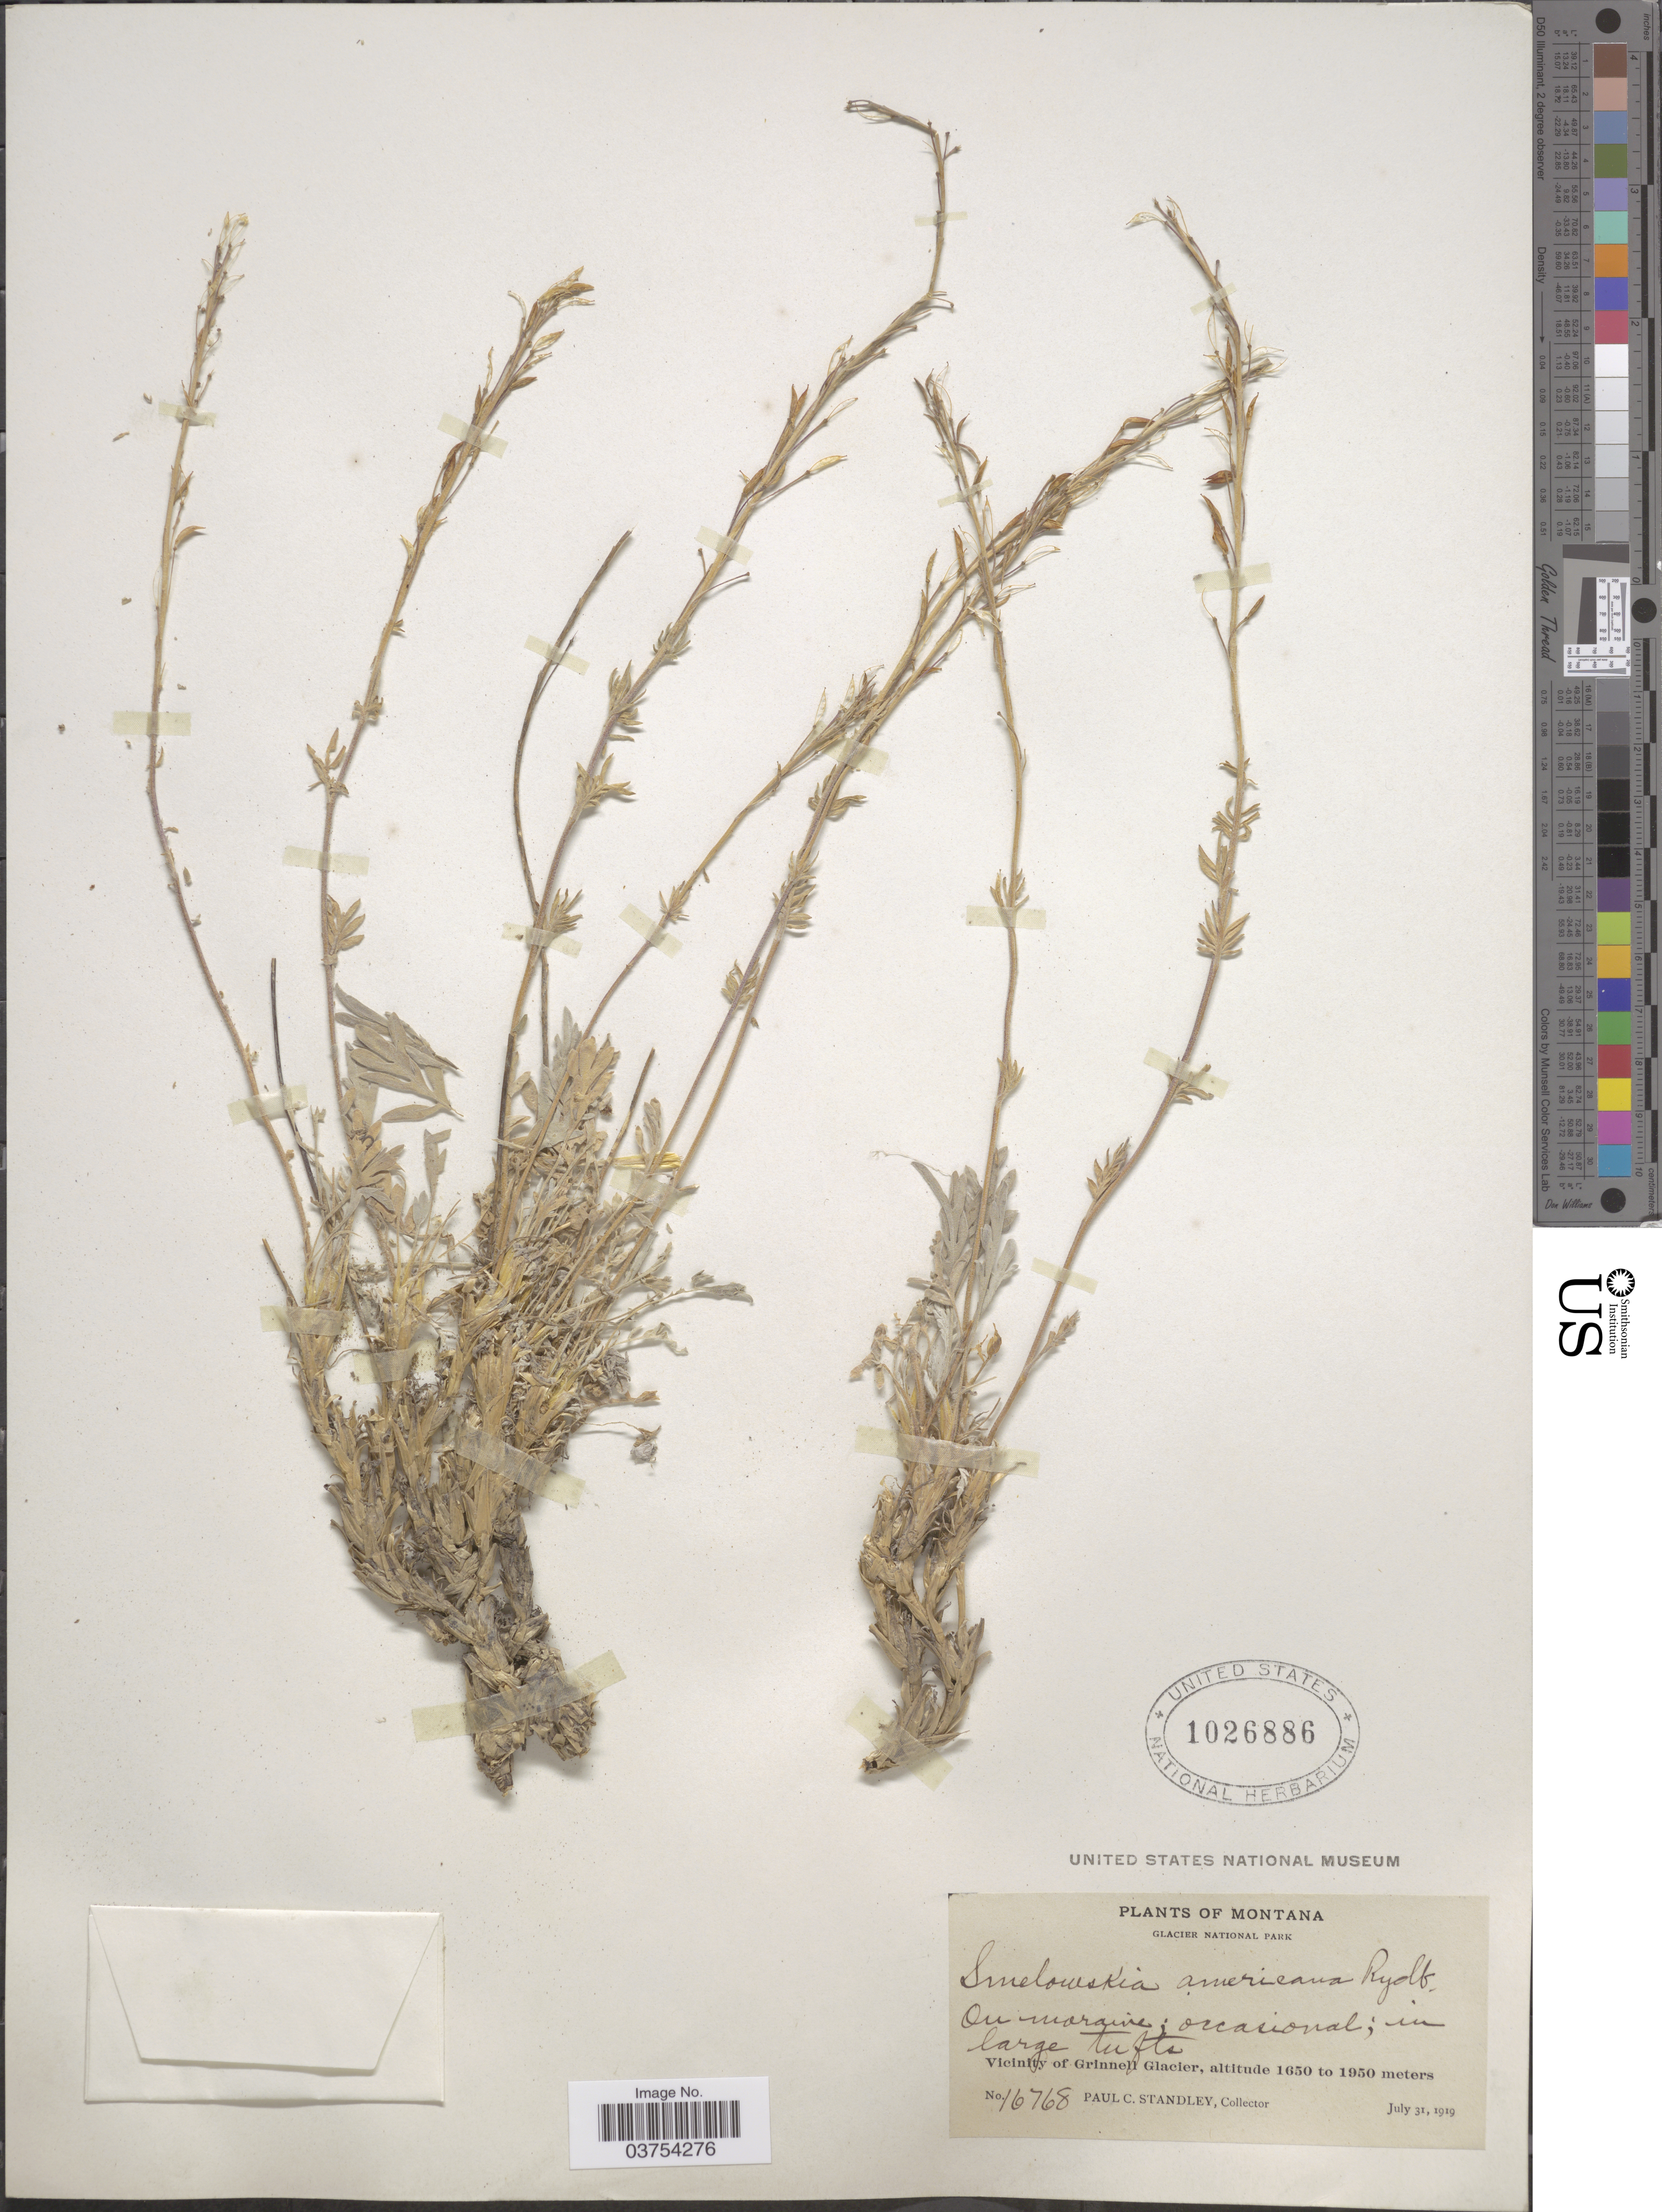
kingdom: Plantae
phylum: Tracheophyta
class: Magnoliopsida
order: Brassicales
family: Brassicaceae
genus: Smelowskia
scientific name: Smelowskia calycina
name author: (Stephan) C.A. Mey.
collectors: P. C. Standley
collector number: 16768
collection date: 1919-07-31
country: United States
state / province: Montana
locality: Glacier National Park. Vicinity of Grinnell Glacier.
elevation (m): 1650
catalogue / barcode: US 1026886